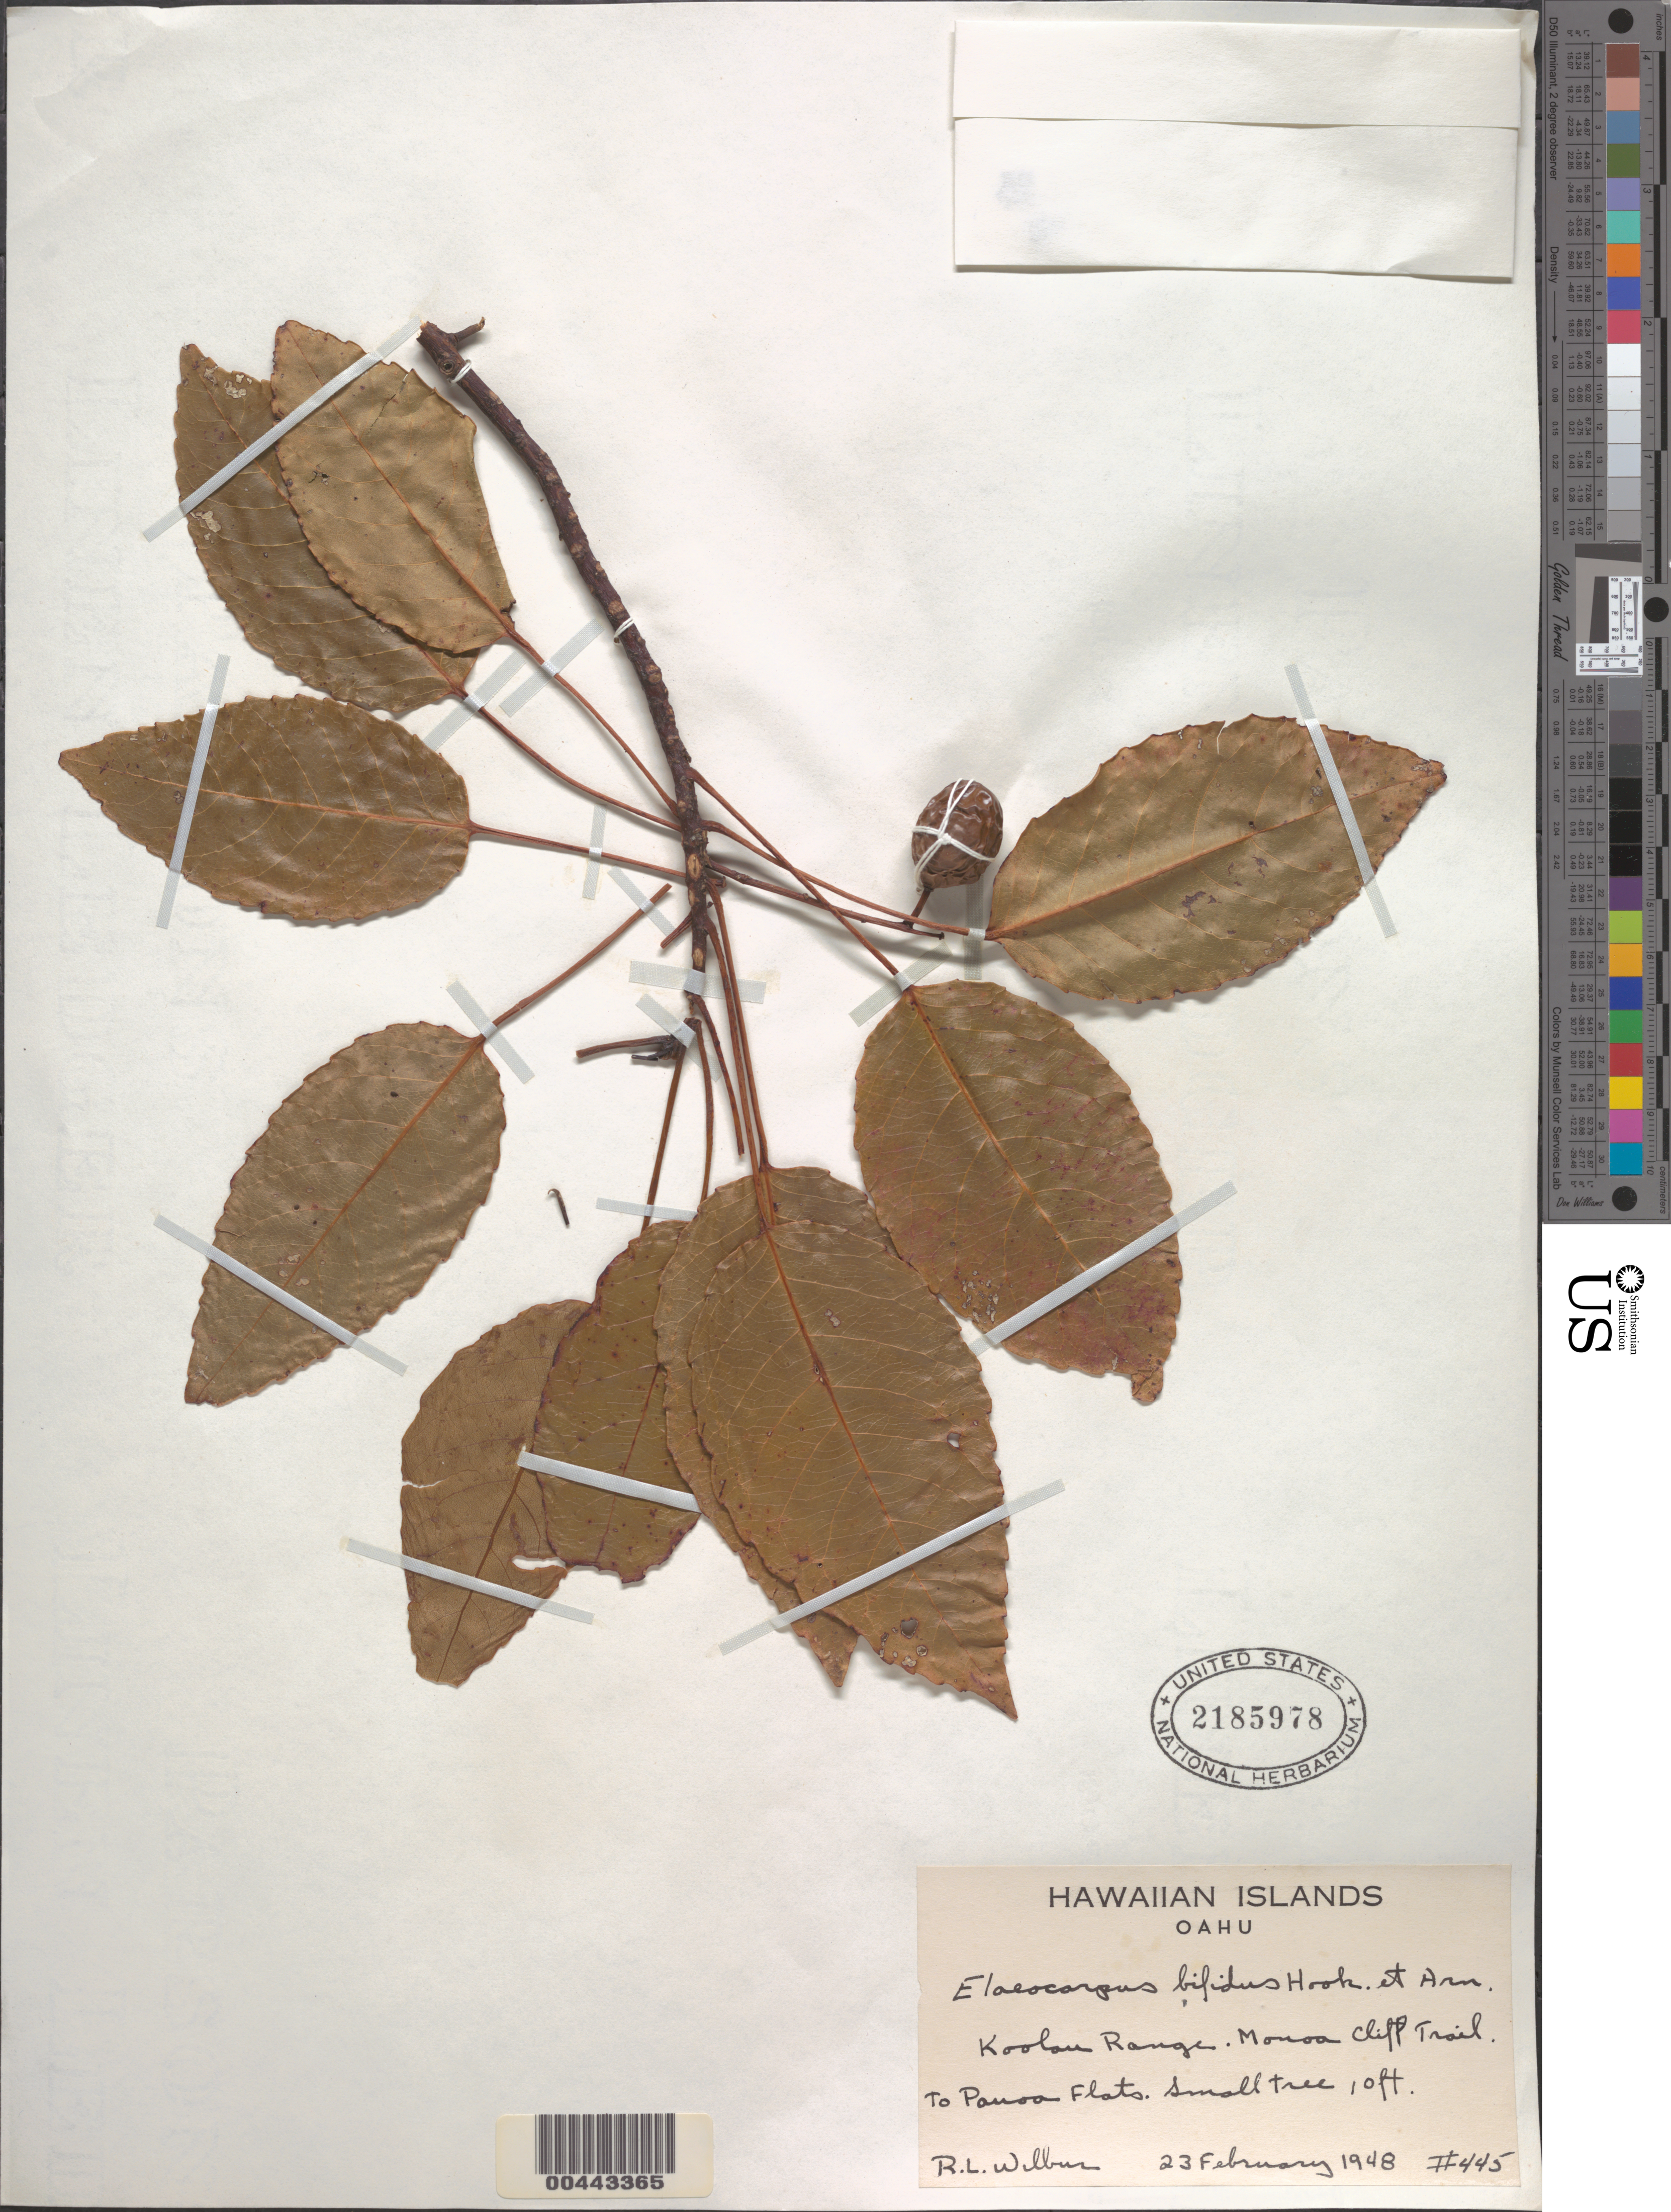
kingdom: Plantae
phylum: Tracheophyta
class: Magnoliopsida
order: Oxalidales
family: Elaeocarpaceae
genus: Elaeocarpus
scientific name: Elaeocarpus bifidus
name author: Hook. & Arn.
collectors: R. L. Wilbur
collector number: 445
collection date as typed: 23 Feb 1948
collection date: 1948-02-23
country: United States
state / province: Hawaii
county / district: Honolulu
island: Oahu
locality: Koolau Range. Manoa Cliff Trail to Pauoa Flats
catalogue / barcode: US 2185978